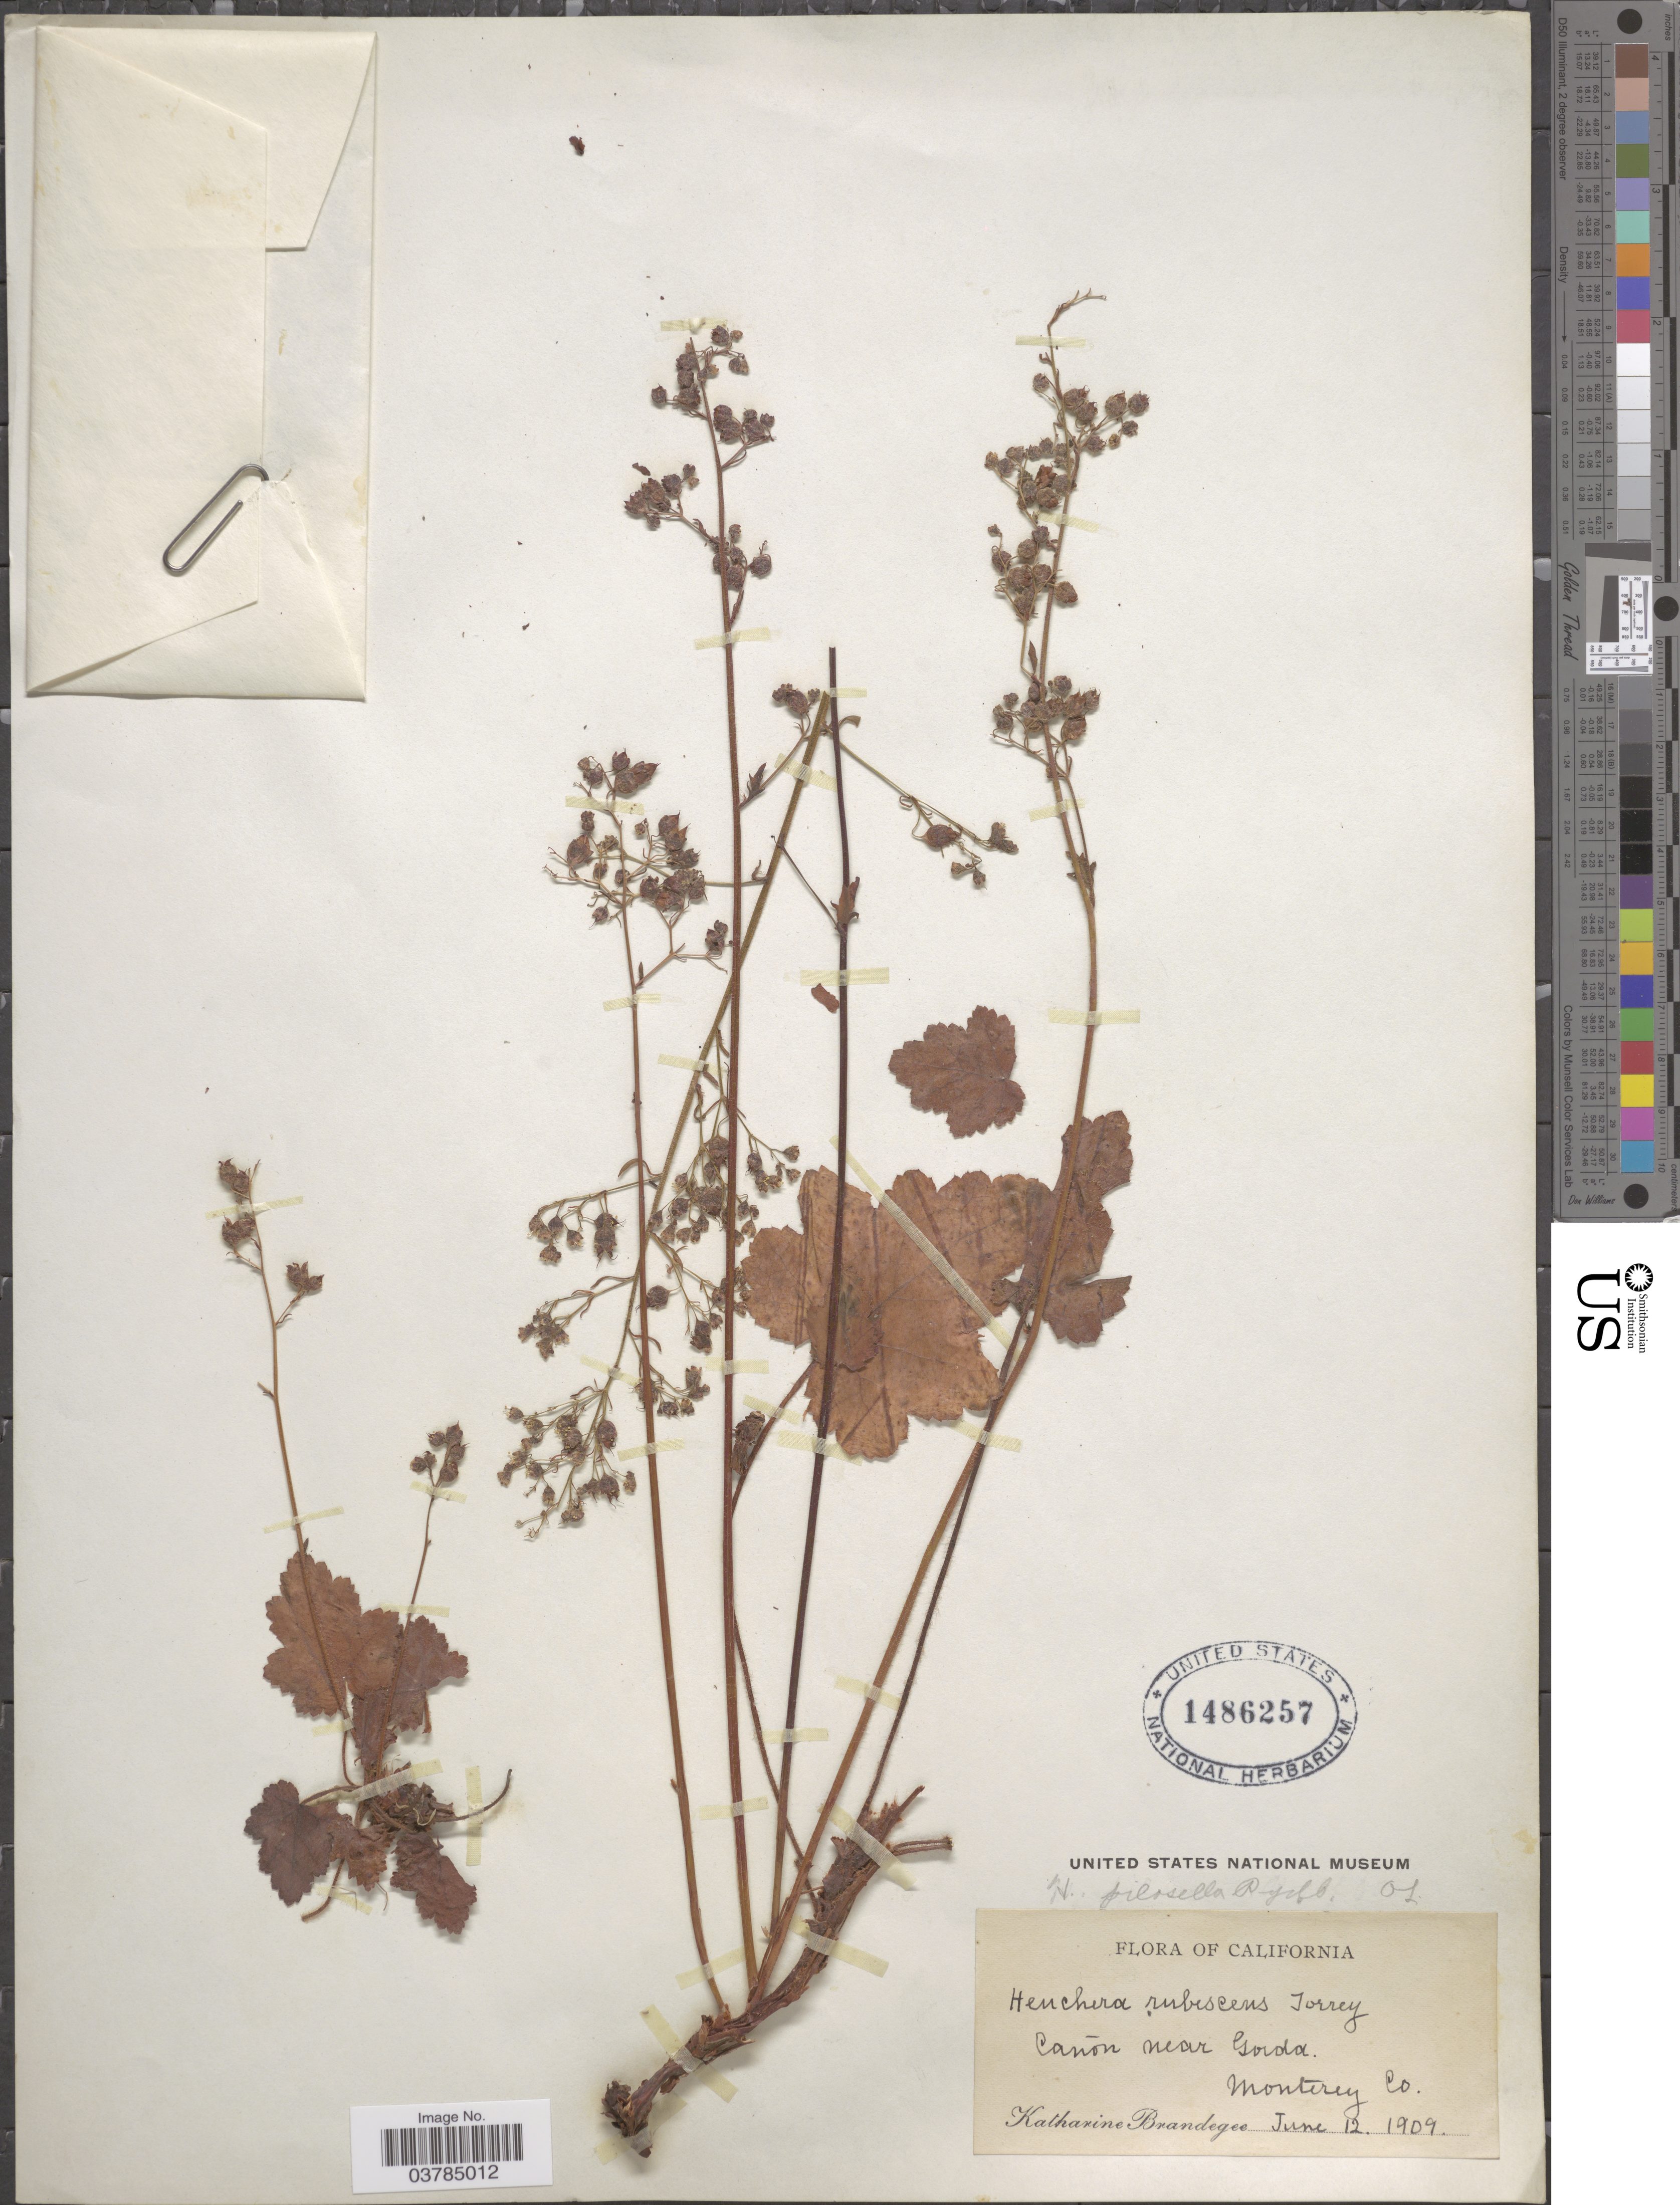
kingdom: Plantae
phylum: Tracheophyta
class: Magnoliopsida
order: Saxifragales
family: Saxifragaceae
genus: Heuchera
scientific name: Heuchera pilosella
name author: Rydb.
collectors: M. K. Brandegee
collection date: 1909-06-12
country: United States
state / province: California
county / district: Monterey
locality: Cañon near Goida. Monterey Co.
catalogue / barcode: US 1486257